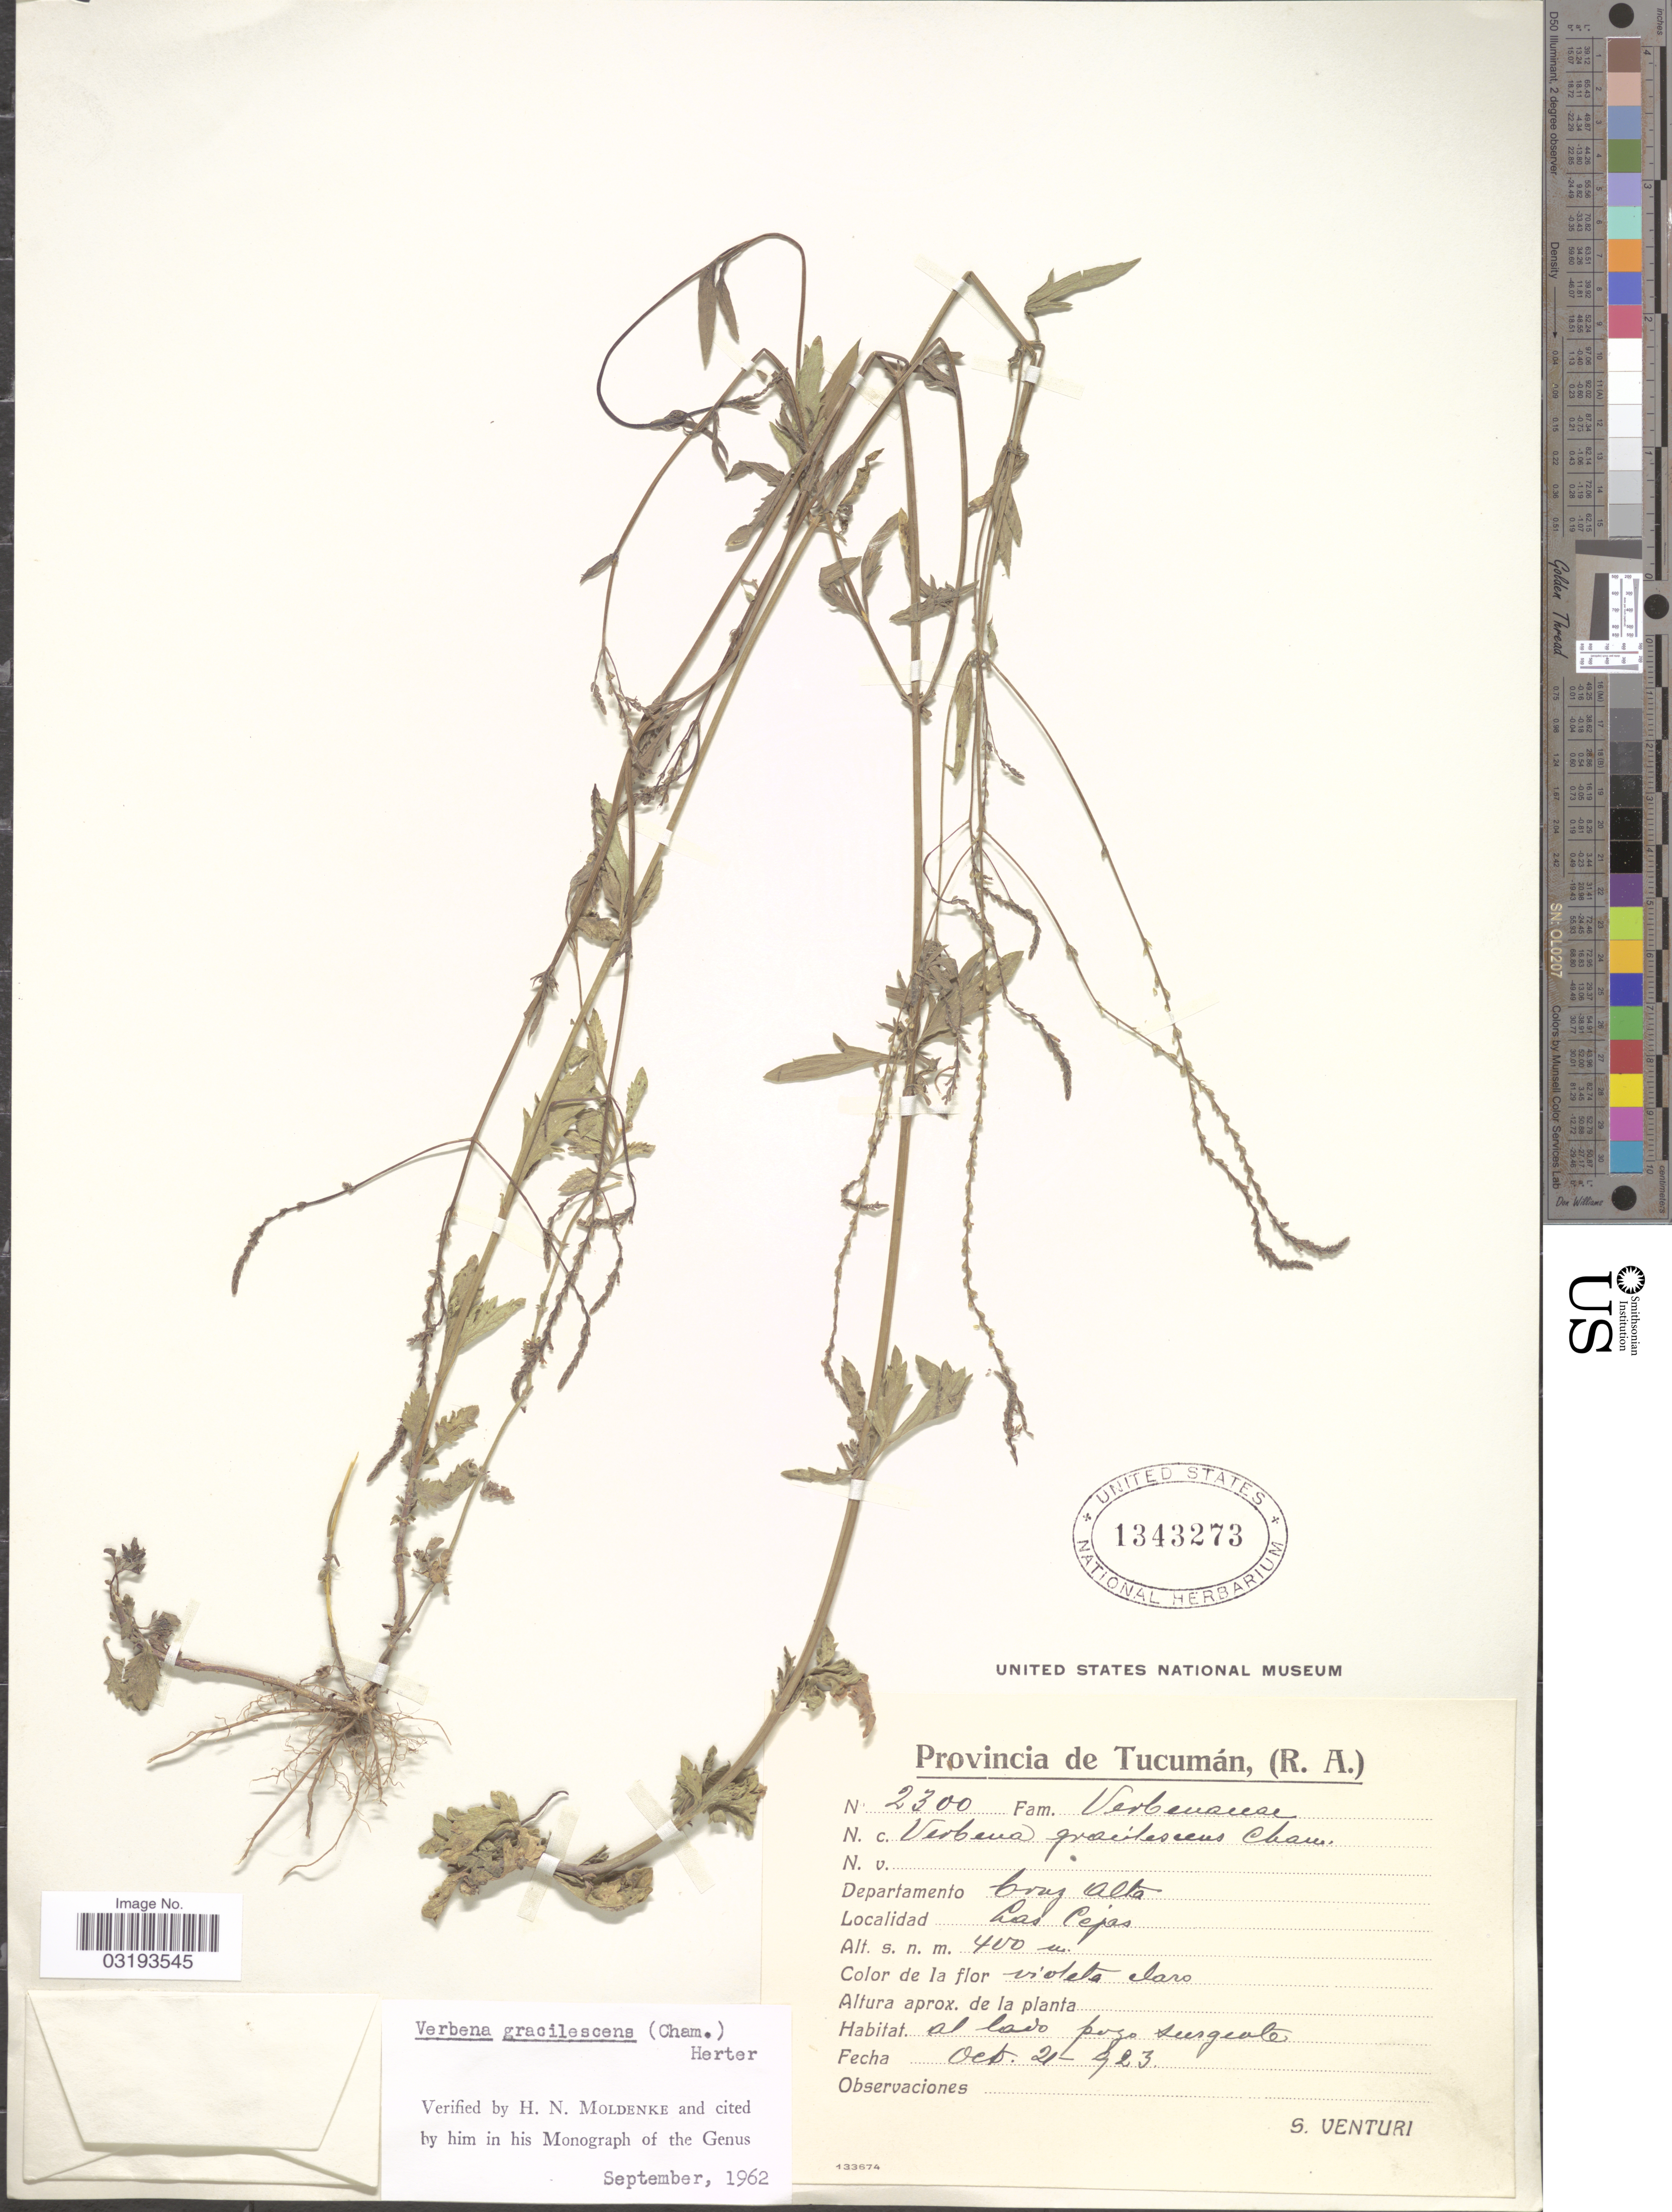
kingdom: Plantae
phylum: Tracheophyta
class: Magnoliopsida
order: Lamiales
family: Verbenaceae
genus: Verbena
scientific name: Verbena gracilescens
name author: (Cham.) Herter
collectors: S. Venturi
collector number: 2300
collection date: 1923-10-21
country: Argentina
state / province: Tucuman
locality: Departamento Cruz Alta. Las Cejas.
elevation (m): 400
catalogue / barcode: US 1343273